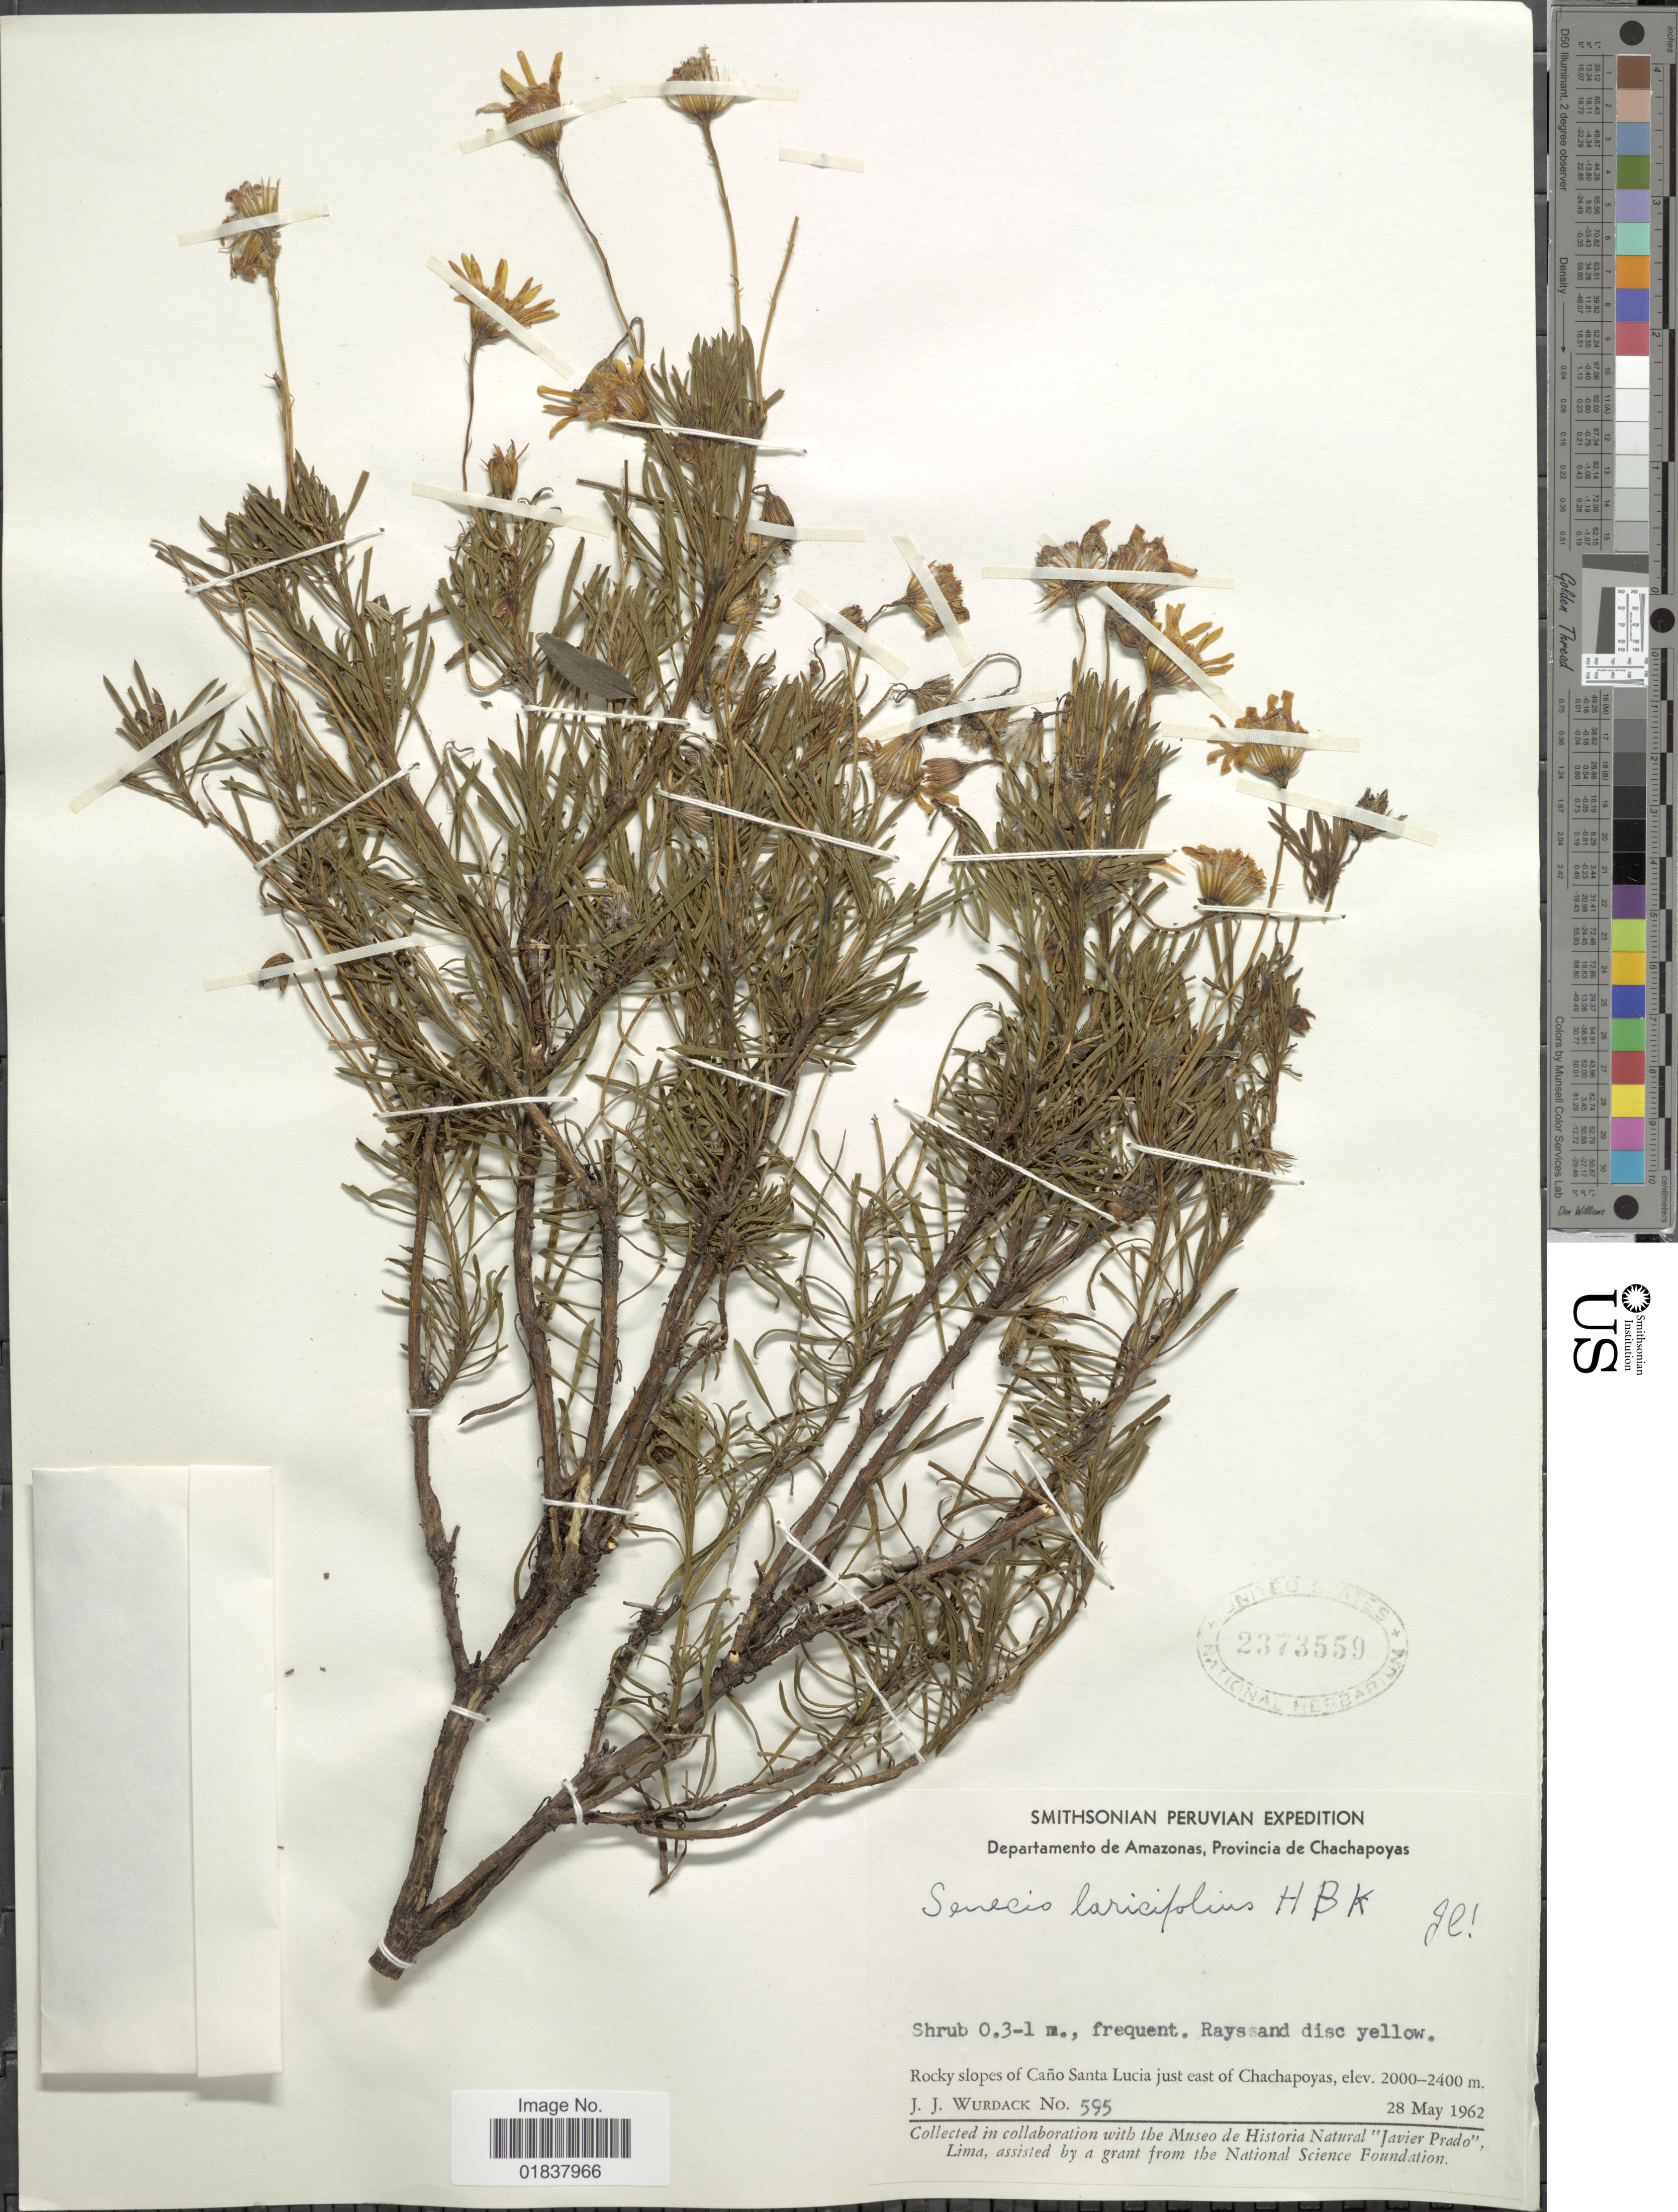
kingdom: Plantae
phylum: Tracheophyta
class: Magnoliopsida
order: Asterales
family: Asteraceae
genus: Senecio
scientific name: Senecio laricifolius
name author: Kunth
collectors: J. J. Wurdack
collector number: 595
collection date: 1962-05-28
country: Peru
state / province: Amazonas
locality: Provincia de Chachapoyas, slopes of Cano Santa Lucia just east of Chachapoyas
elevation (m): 2000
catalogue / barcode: US 2373559